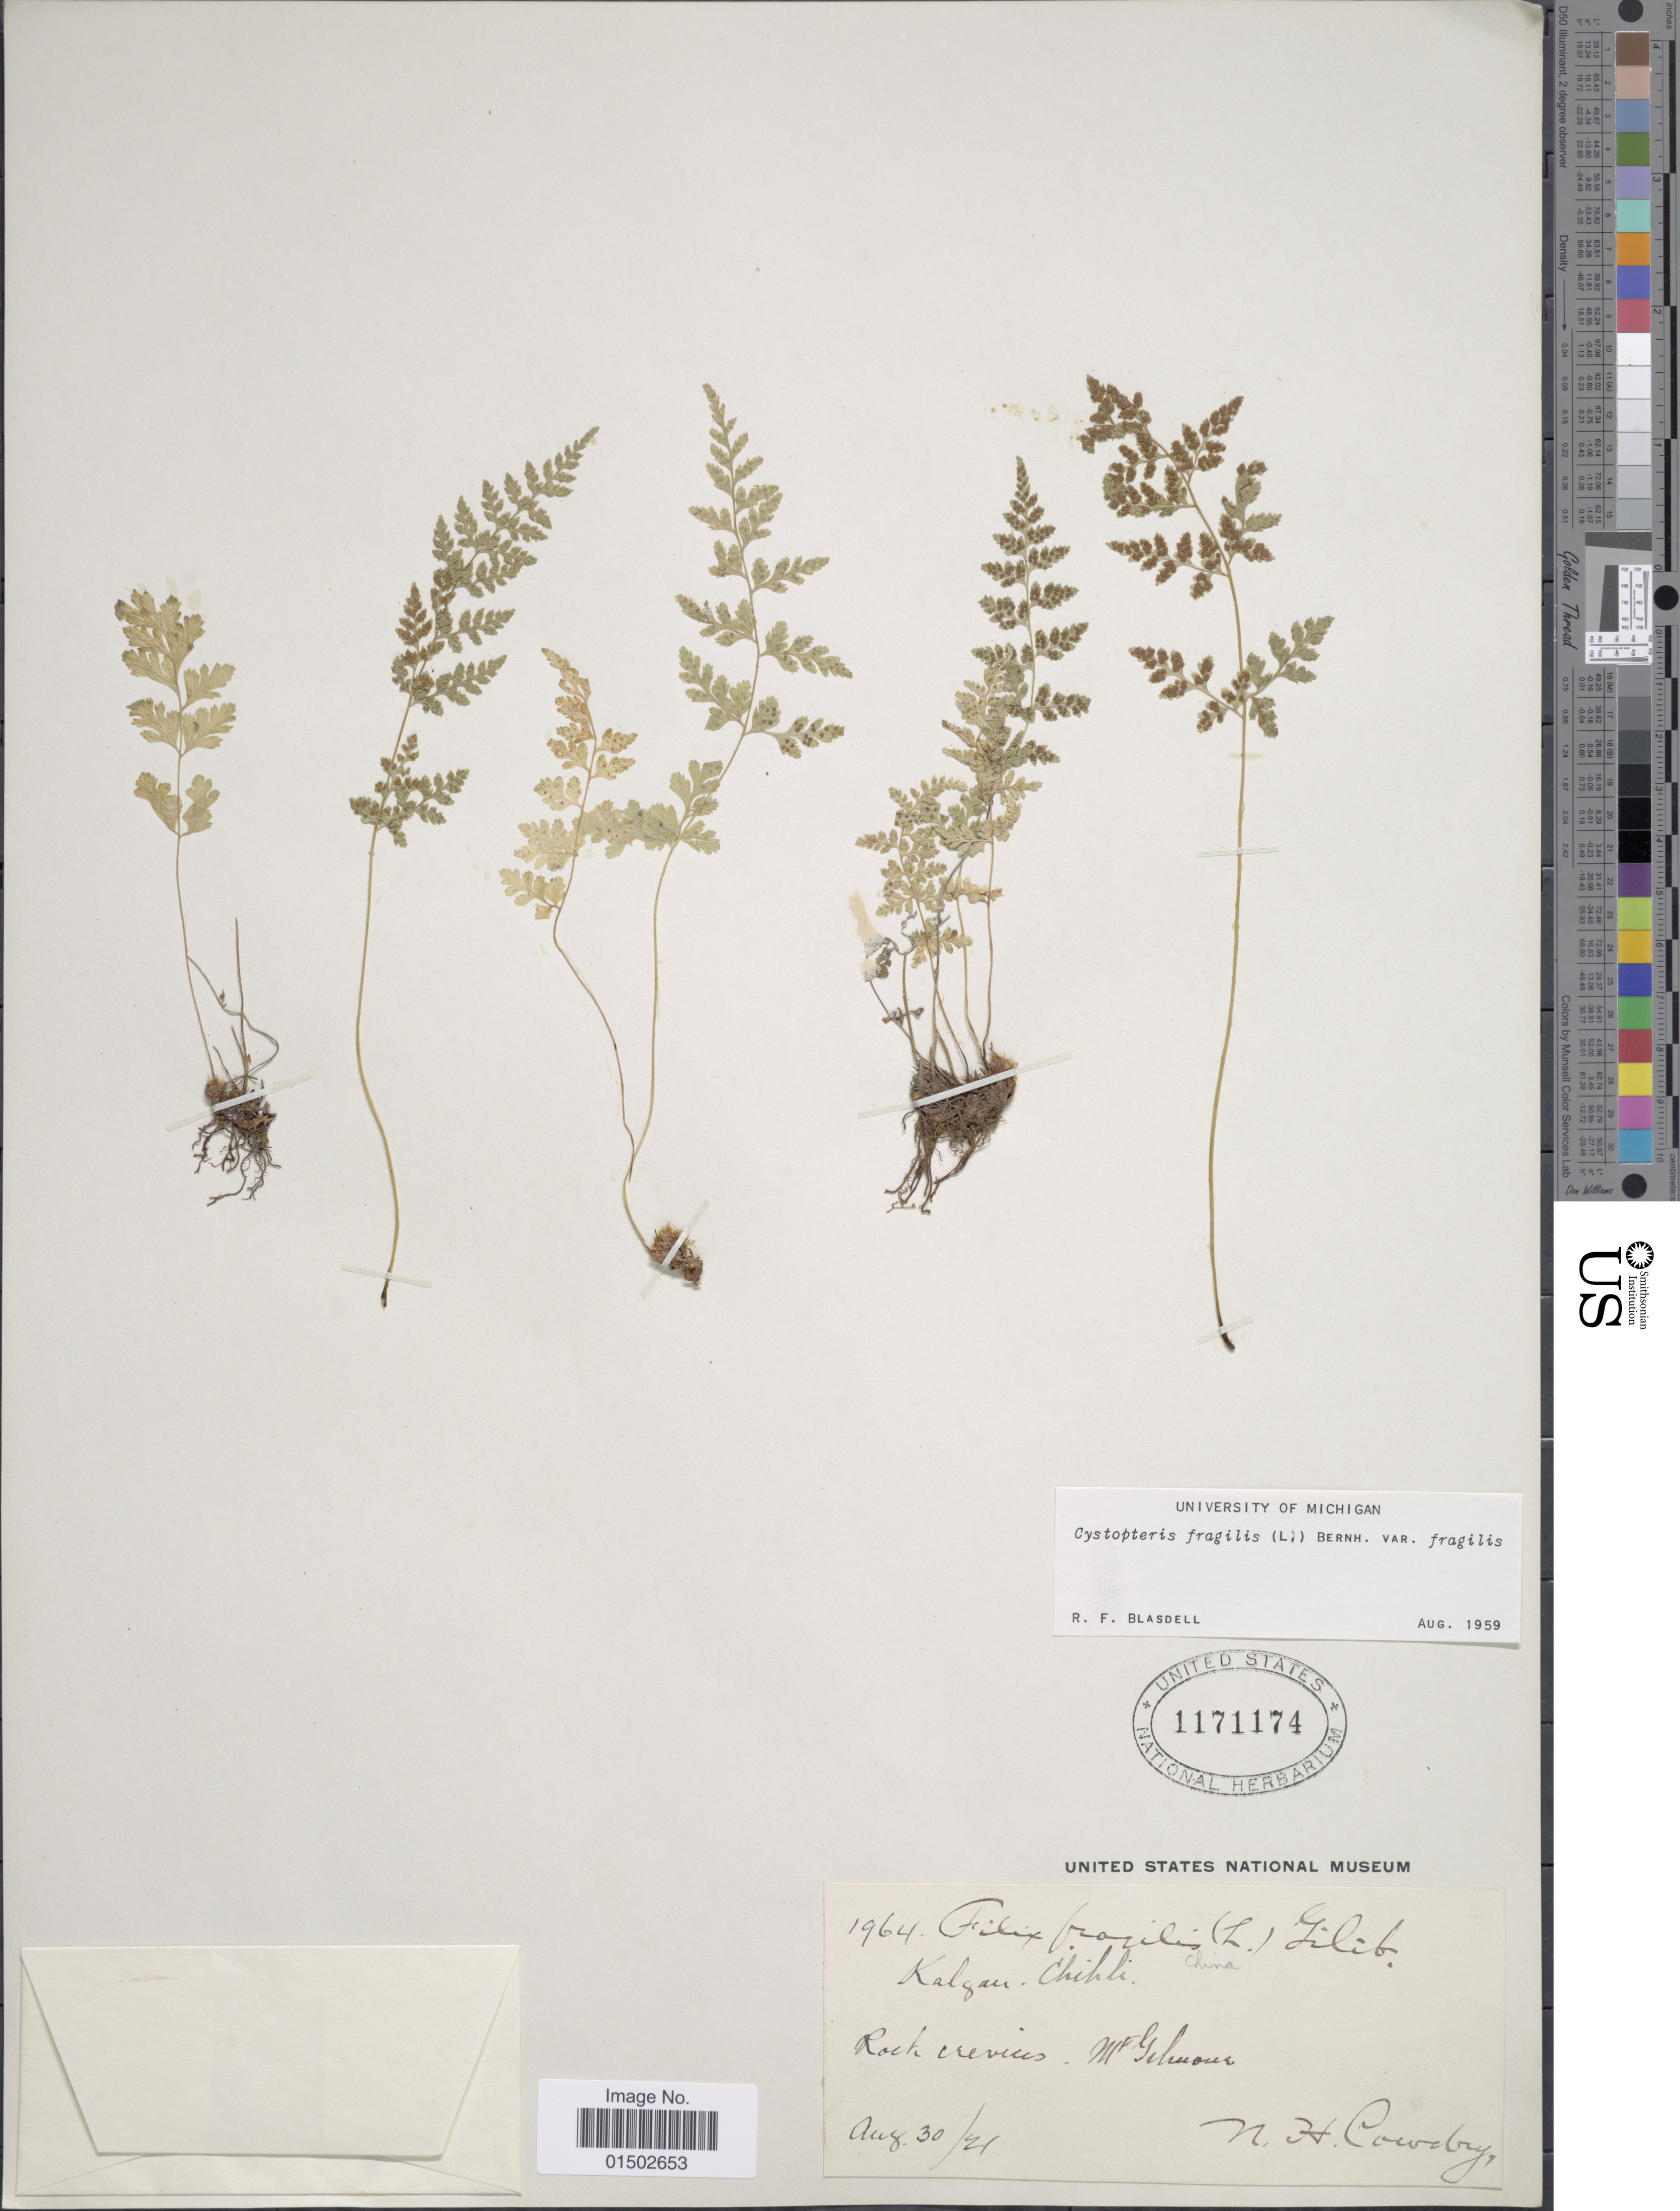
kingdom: Plantae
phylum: Tracheophyta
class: Polypodiopsida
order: Polypodiales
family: Cystopteridaceae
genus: Cystopteris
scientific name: Cystopteris fragilis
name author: (L.) Bernh.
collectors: N. H. Cowdry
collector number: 1964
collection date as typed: Transcribed d/m/y: 30/8/21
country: China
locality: Kaluzer, Chihk, Mt. Gehmour [interpreted]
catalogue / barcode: US 1171174